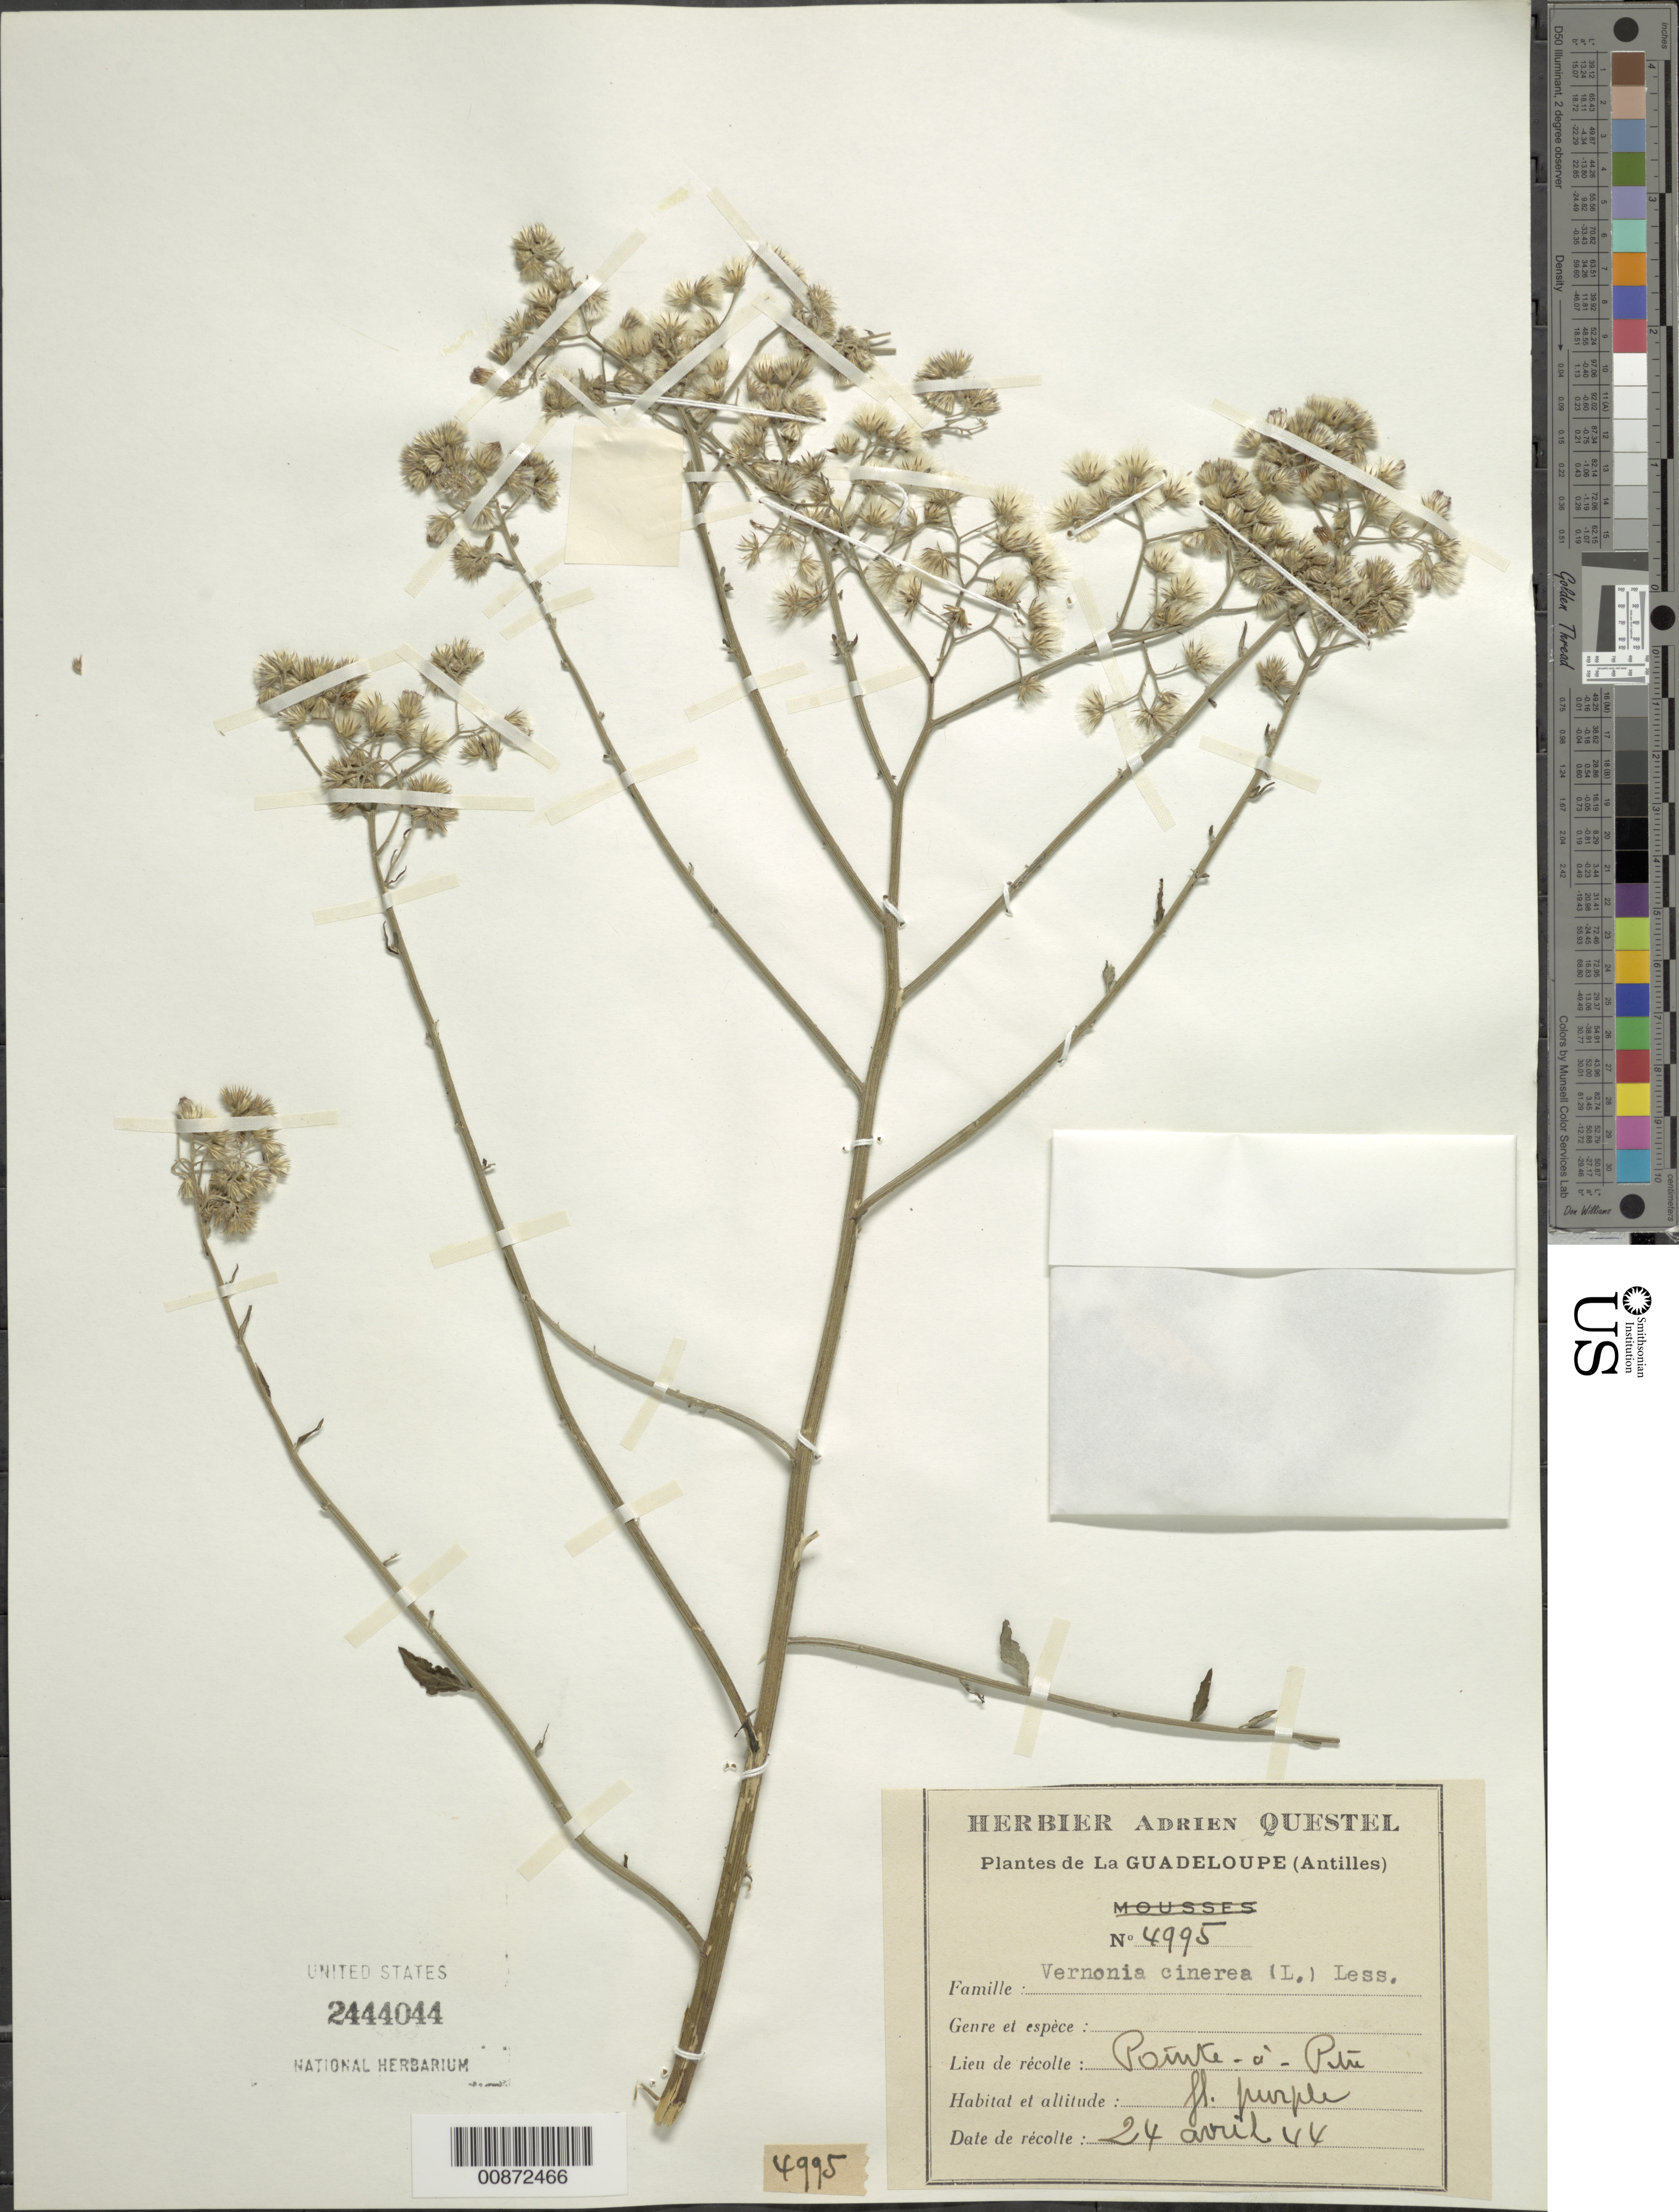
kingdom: Plantae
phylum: Tracheophyta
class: Magnoliopsida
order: Asterales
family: Asteraceae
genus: Cyanthillium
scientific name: Cyanthillium cinereum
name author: (L.) H. Rob.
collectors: A. Questel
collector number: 4995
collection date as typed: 24 Apr 1944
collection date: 1944-04-24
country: Grenada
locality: Pointe-à-Pitre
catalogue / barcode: US 2444044